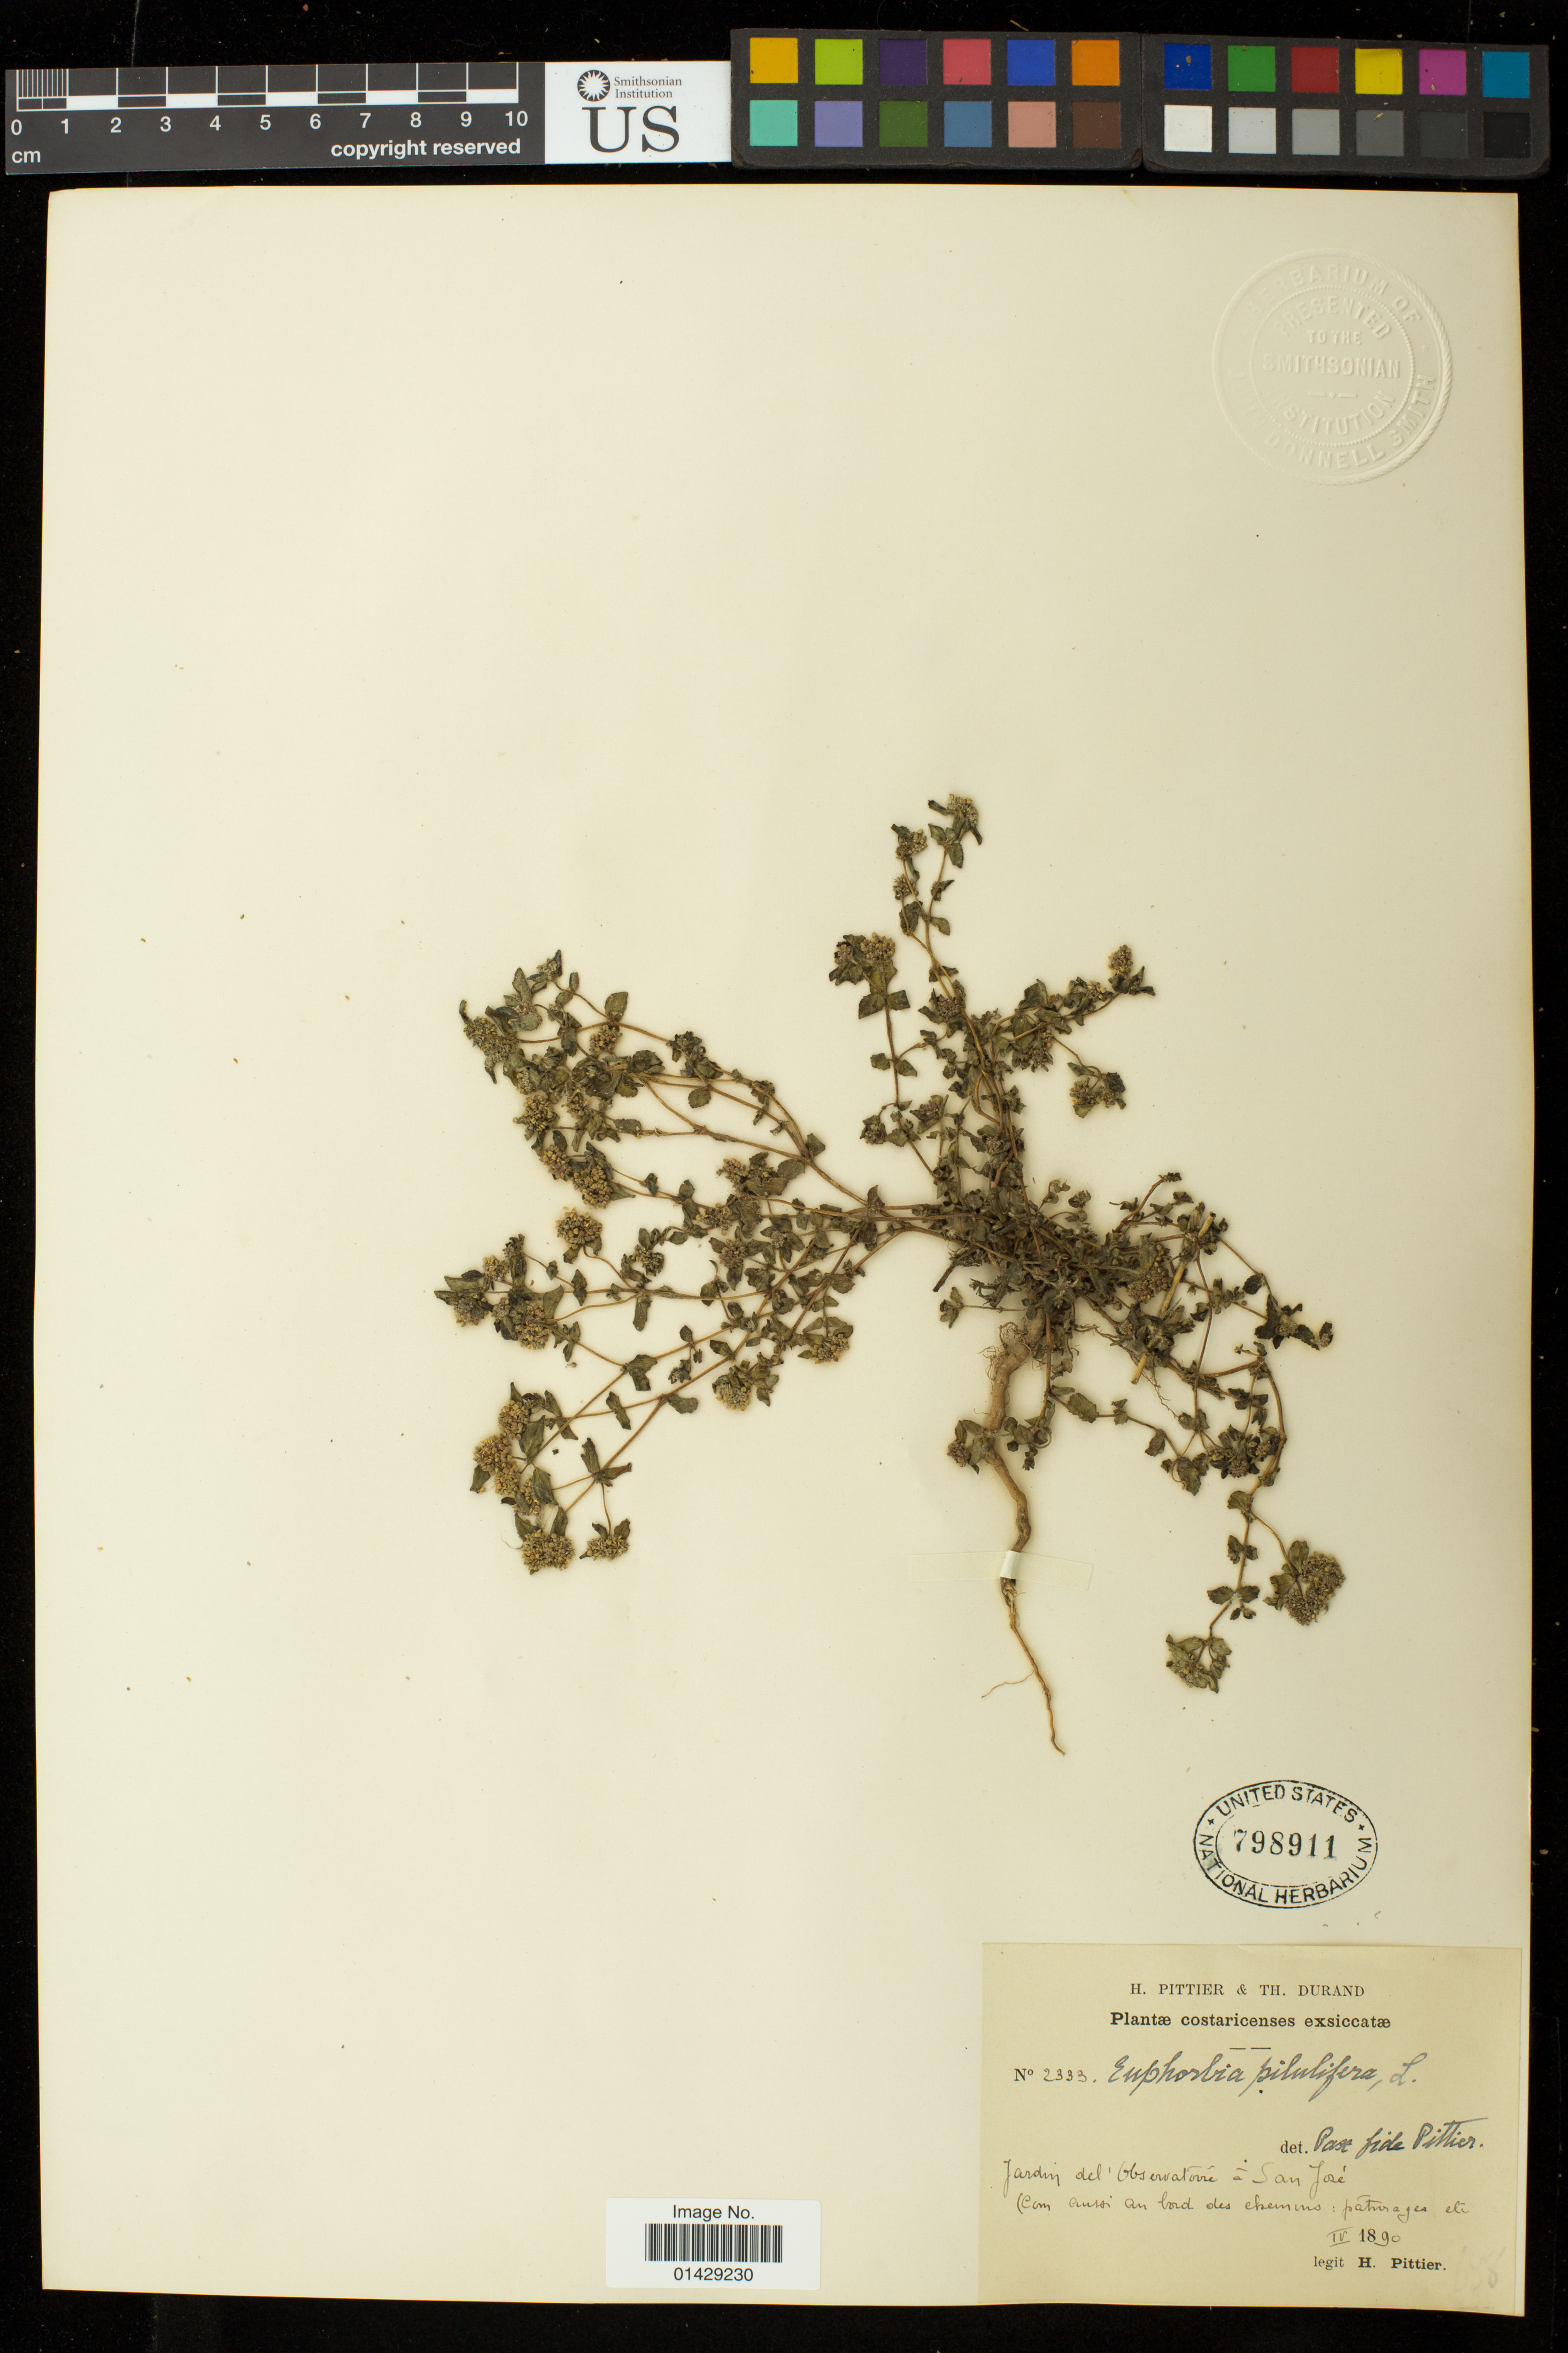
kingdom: Plantae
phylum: Tracheophyta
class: Magnoliopsida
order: Malpighiales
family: Euphorbiaceae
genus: Euphorbia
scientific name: Euphorbia hirta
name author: L.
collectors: H. F. Pittier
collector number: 2333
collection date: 1890-04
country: Costa Rica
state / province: San José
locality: Jardin del Observatoire a San Jose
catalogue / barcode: US 798911